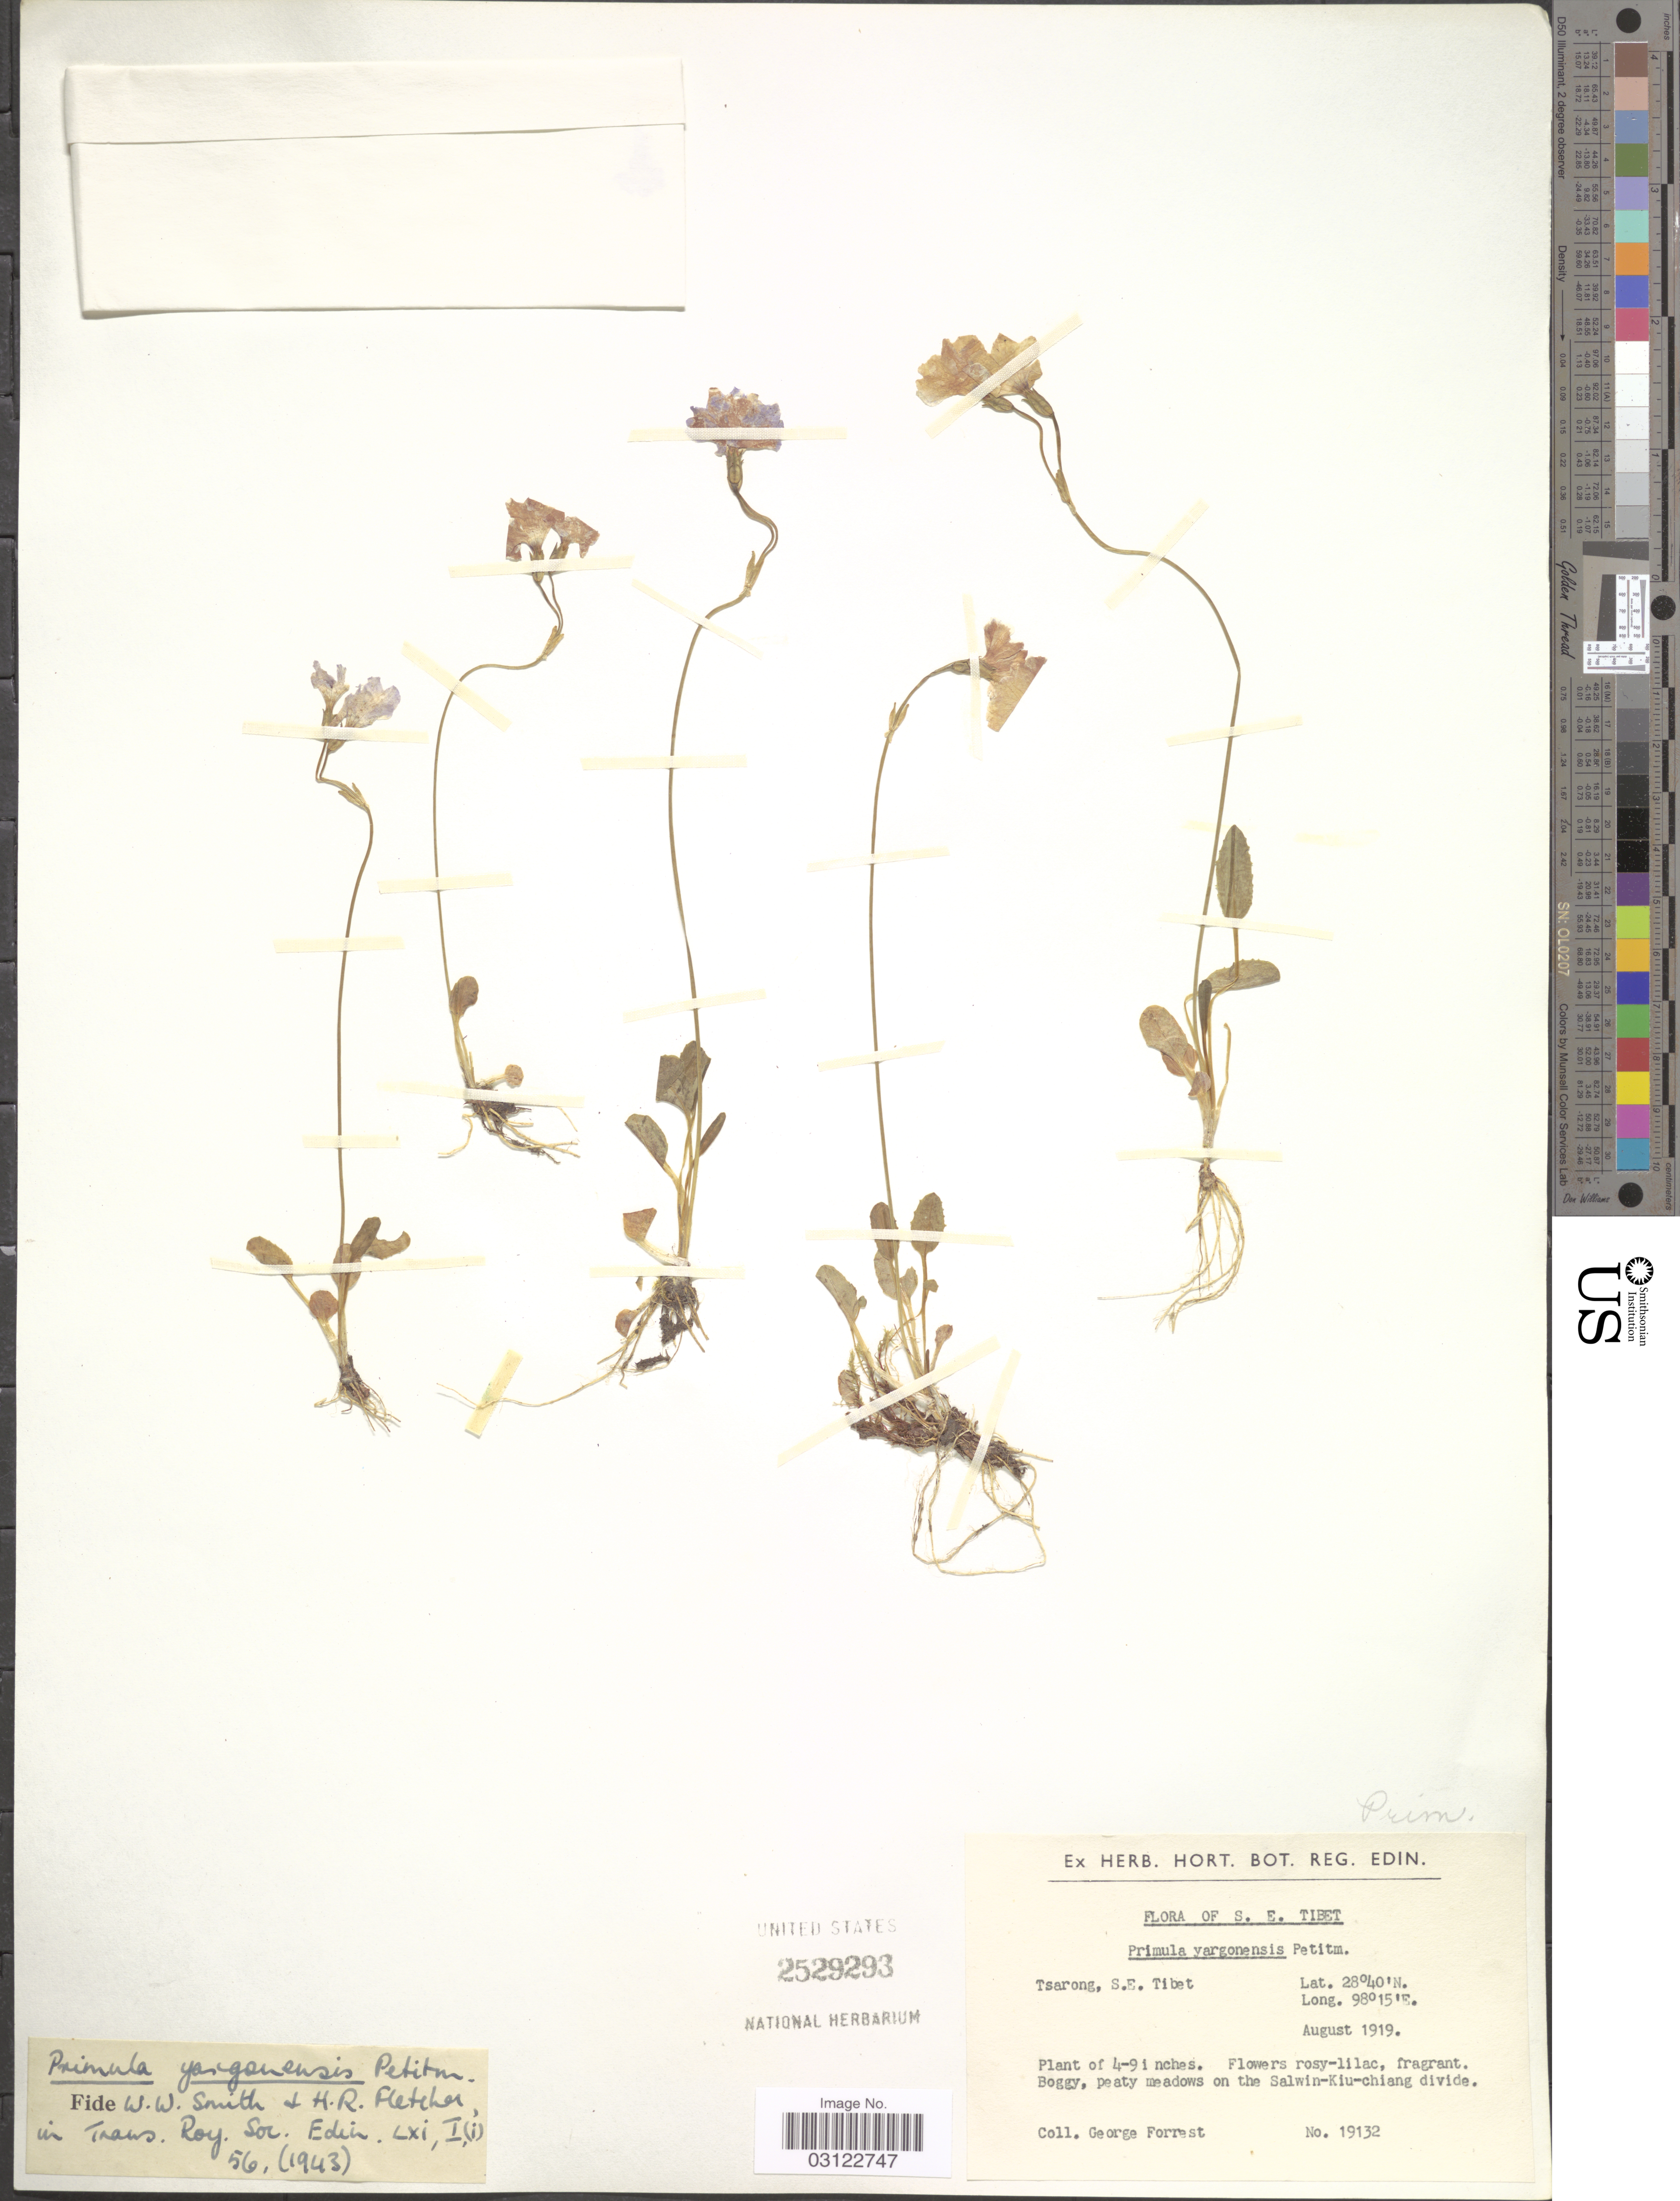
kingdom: Plantae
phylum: Tracheophyta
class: Magnoliopsida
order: Ericales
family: Primulaceae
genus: Primula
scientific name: Primula yargongensis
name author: Petitm.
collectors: G. Forrest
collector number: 19132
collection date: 1919-08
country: China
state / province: Xizang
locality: Tsarong, S.E. Tibet. Boggy, peaty meadows on the Salwin-Kiu-chiang divide.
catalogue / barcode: US 2529293